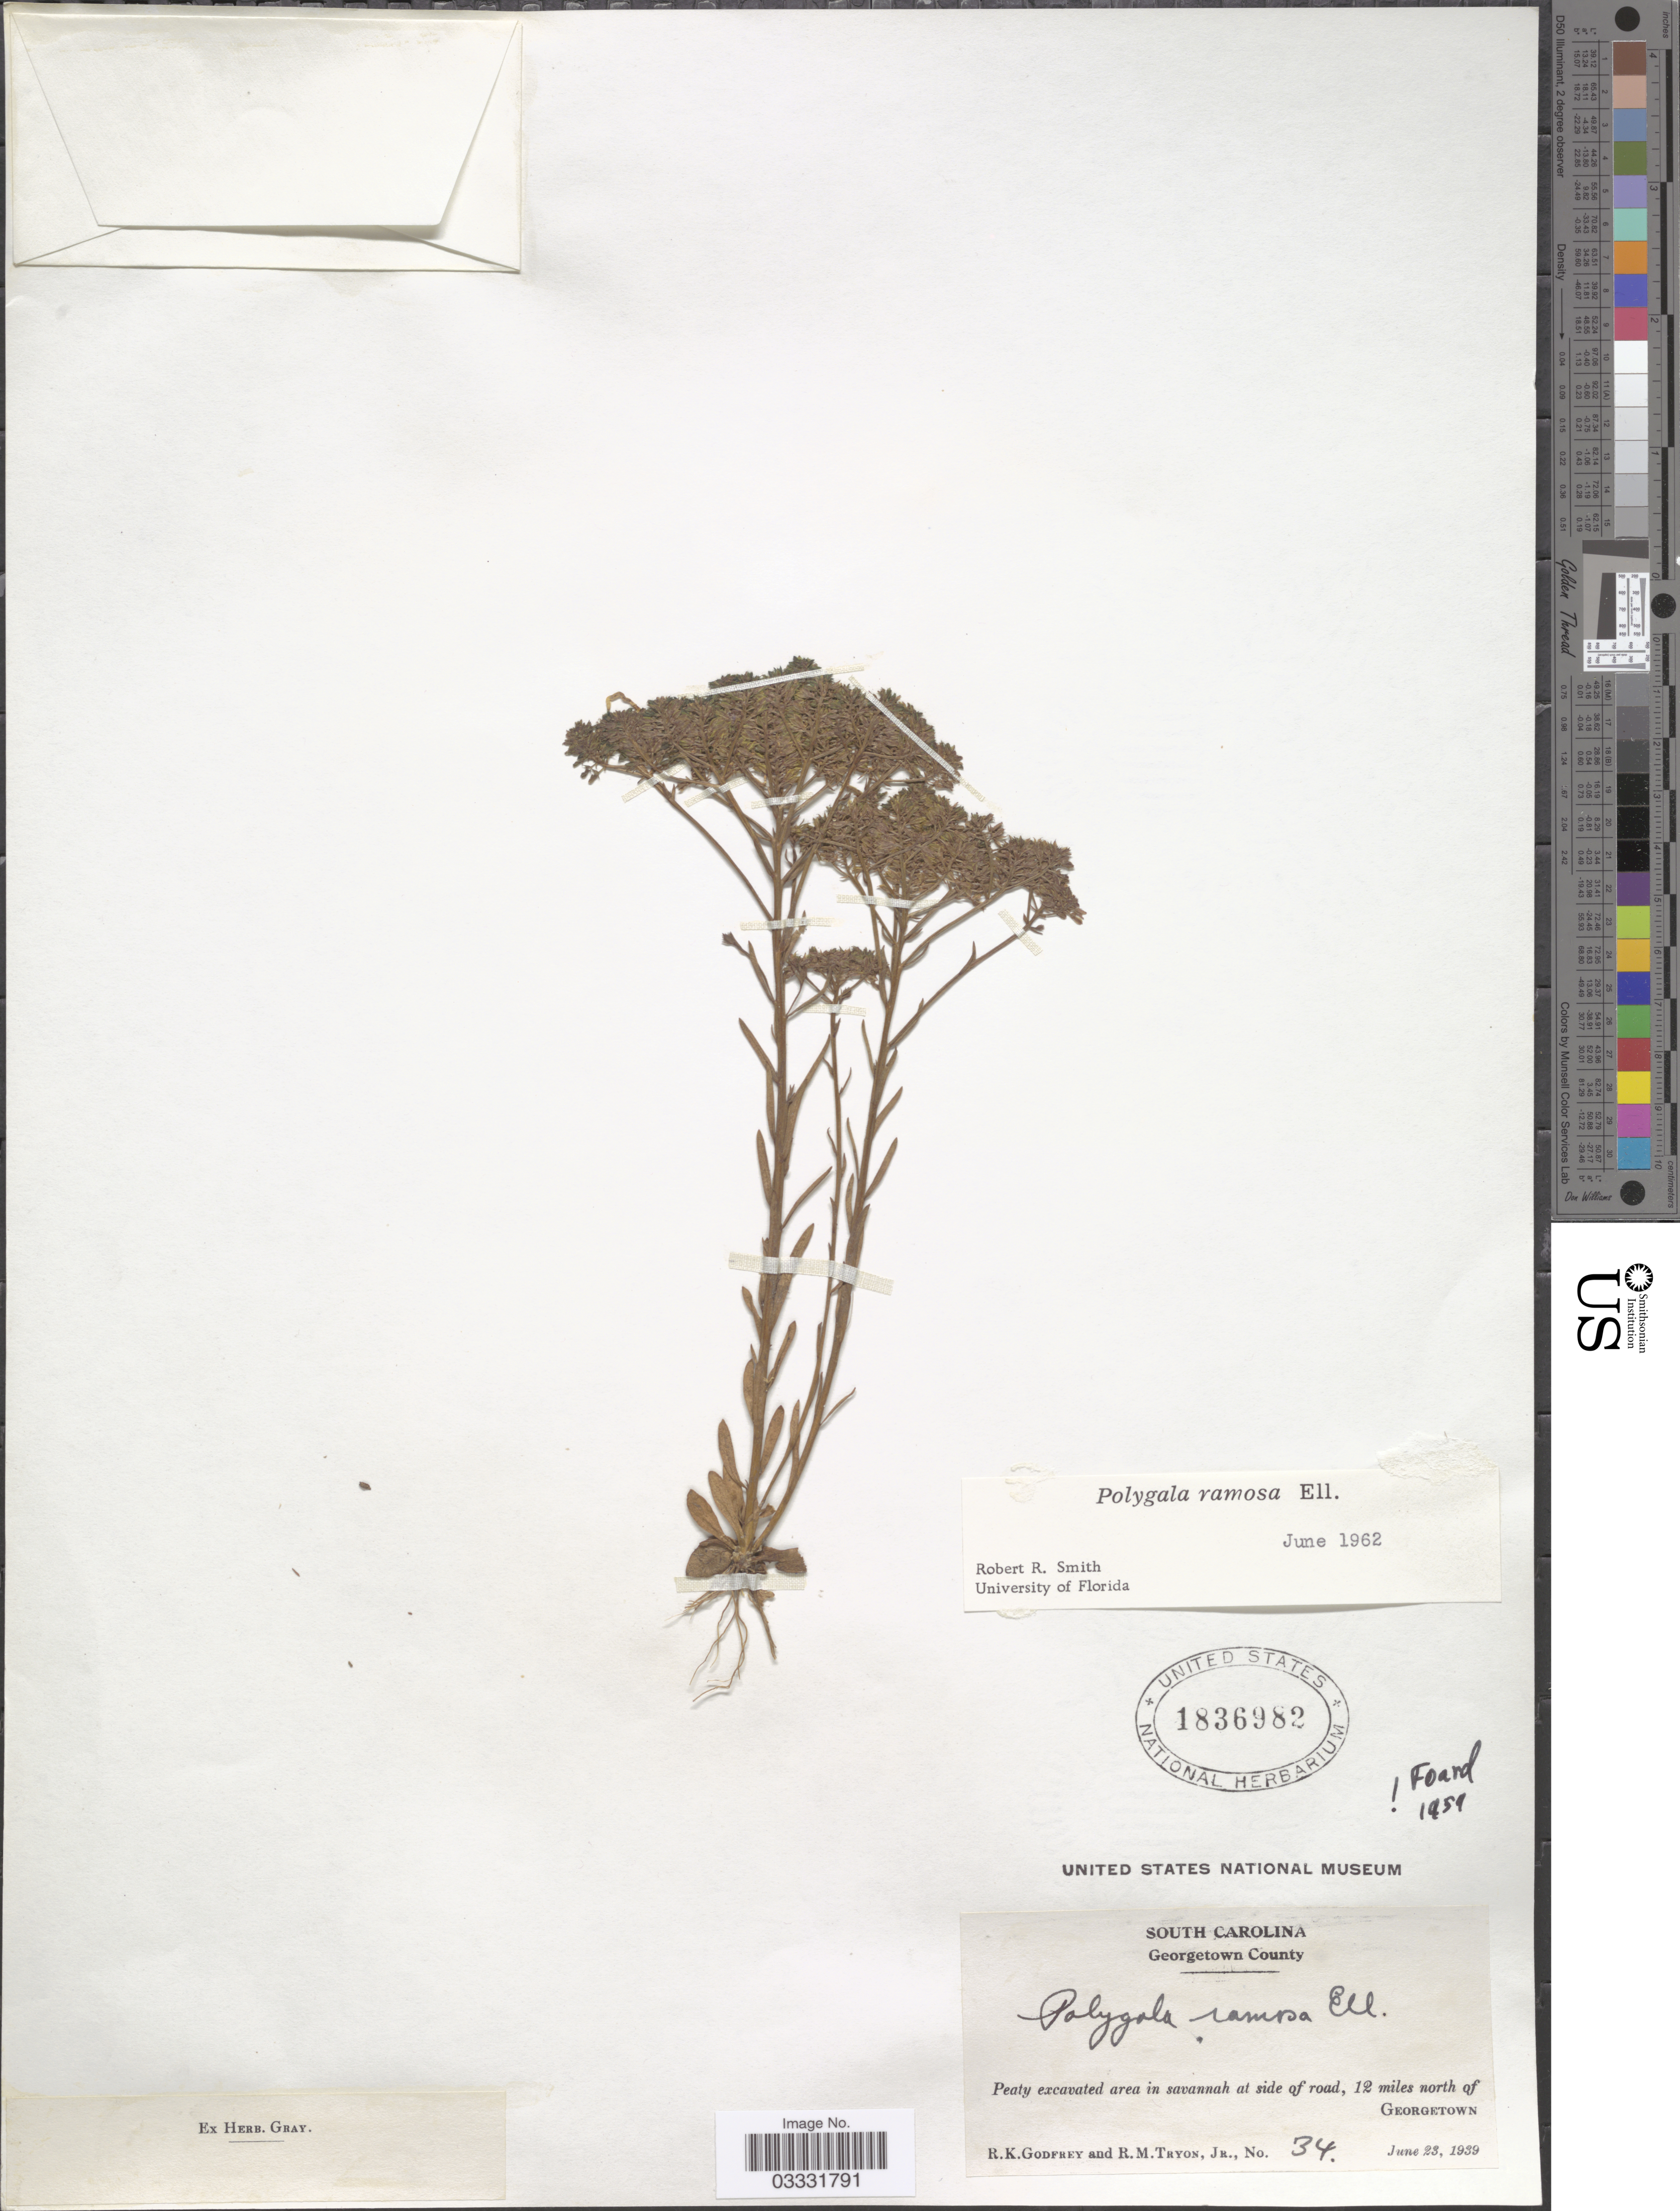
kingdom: Plantae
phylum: Tracheophyta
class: Magnoliopsida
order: Fabales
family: Polygalaceae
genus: Polygala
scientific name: Polygala ramosa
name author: Elliott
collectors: R. K. Godfrey & R. Tryon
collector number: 34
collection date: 1939-06-23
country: United States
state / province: South Carolina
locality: Georgetown County. Peaty excavated area in savannah at side of road, 12 miles north of Georgetown.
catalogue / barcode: US 1836982